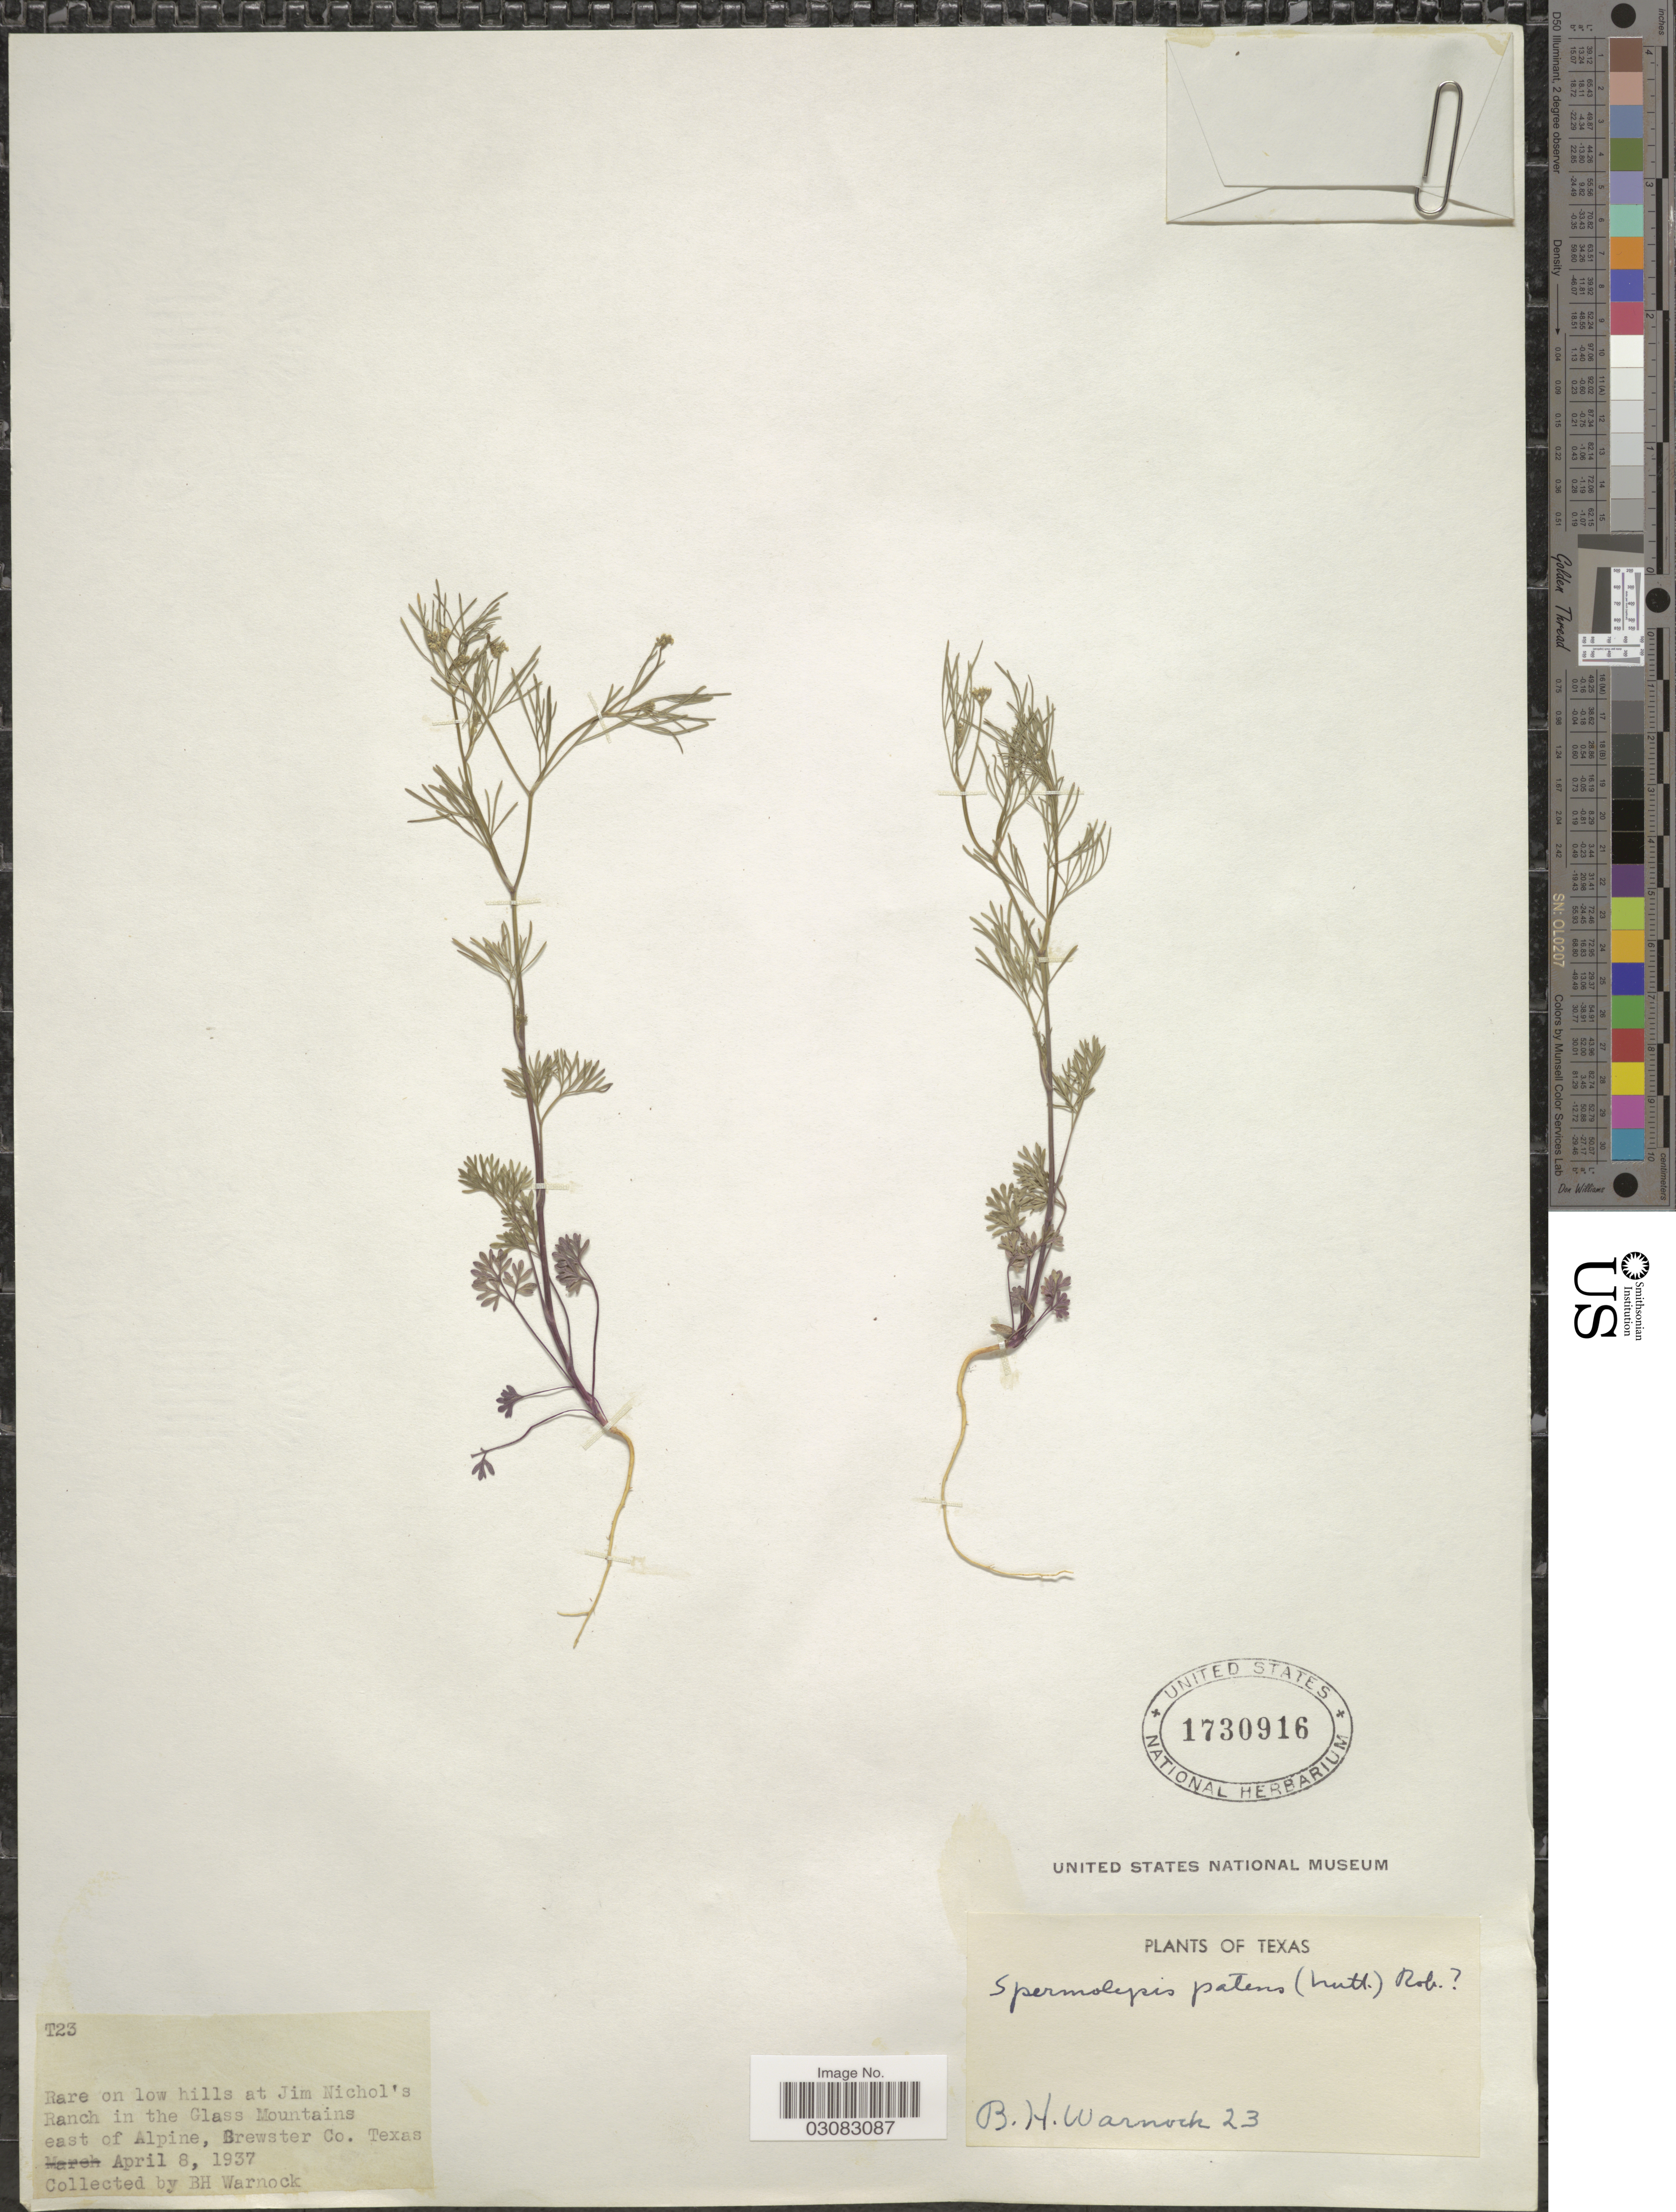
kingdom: Plantae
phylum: Tracheophyta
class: Magnoliopsida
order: Apiales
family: Apiaceae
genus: Spermolepis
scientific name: Spermolepis patens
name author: (Nutt. ex DC.) B.L. Rob.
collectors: B. H. Warnock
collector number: T23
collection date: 1937-04-08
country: United States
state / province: Texas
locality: Rare on low hills at Jim Nichol's Ranch in the Glass Mountains east of Alpine, Brewster Co.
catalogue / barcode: US 1730916